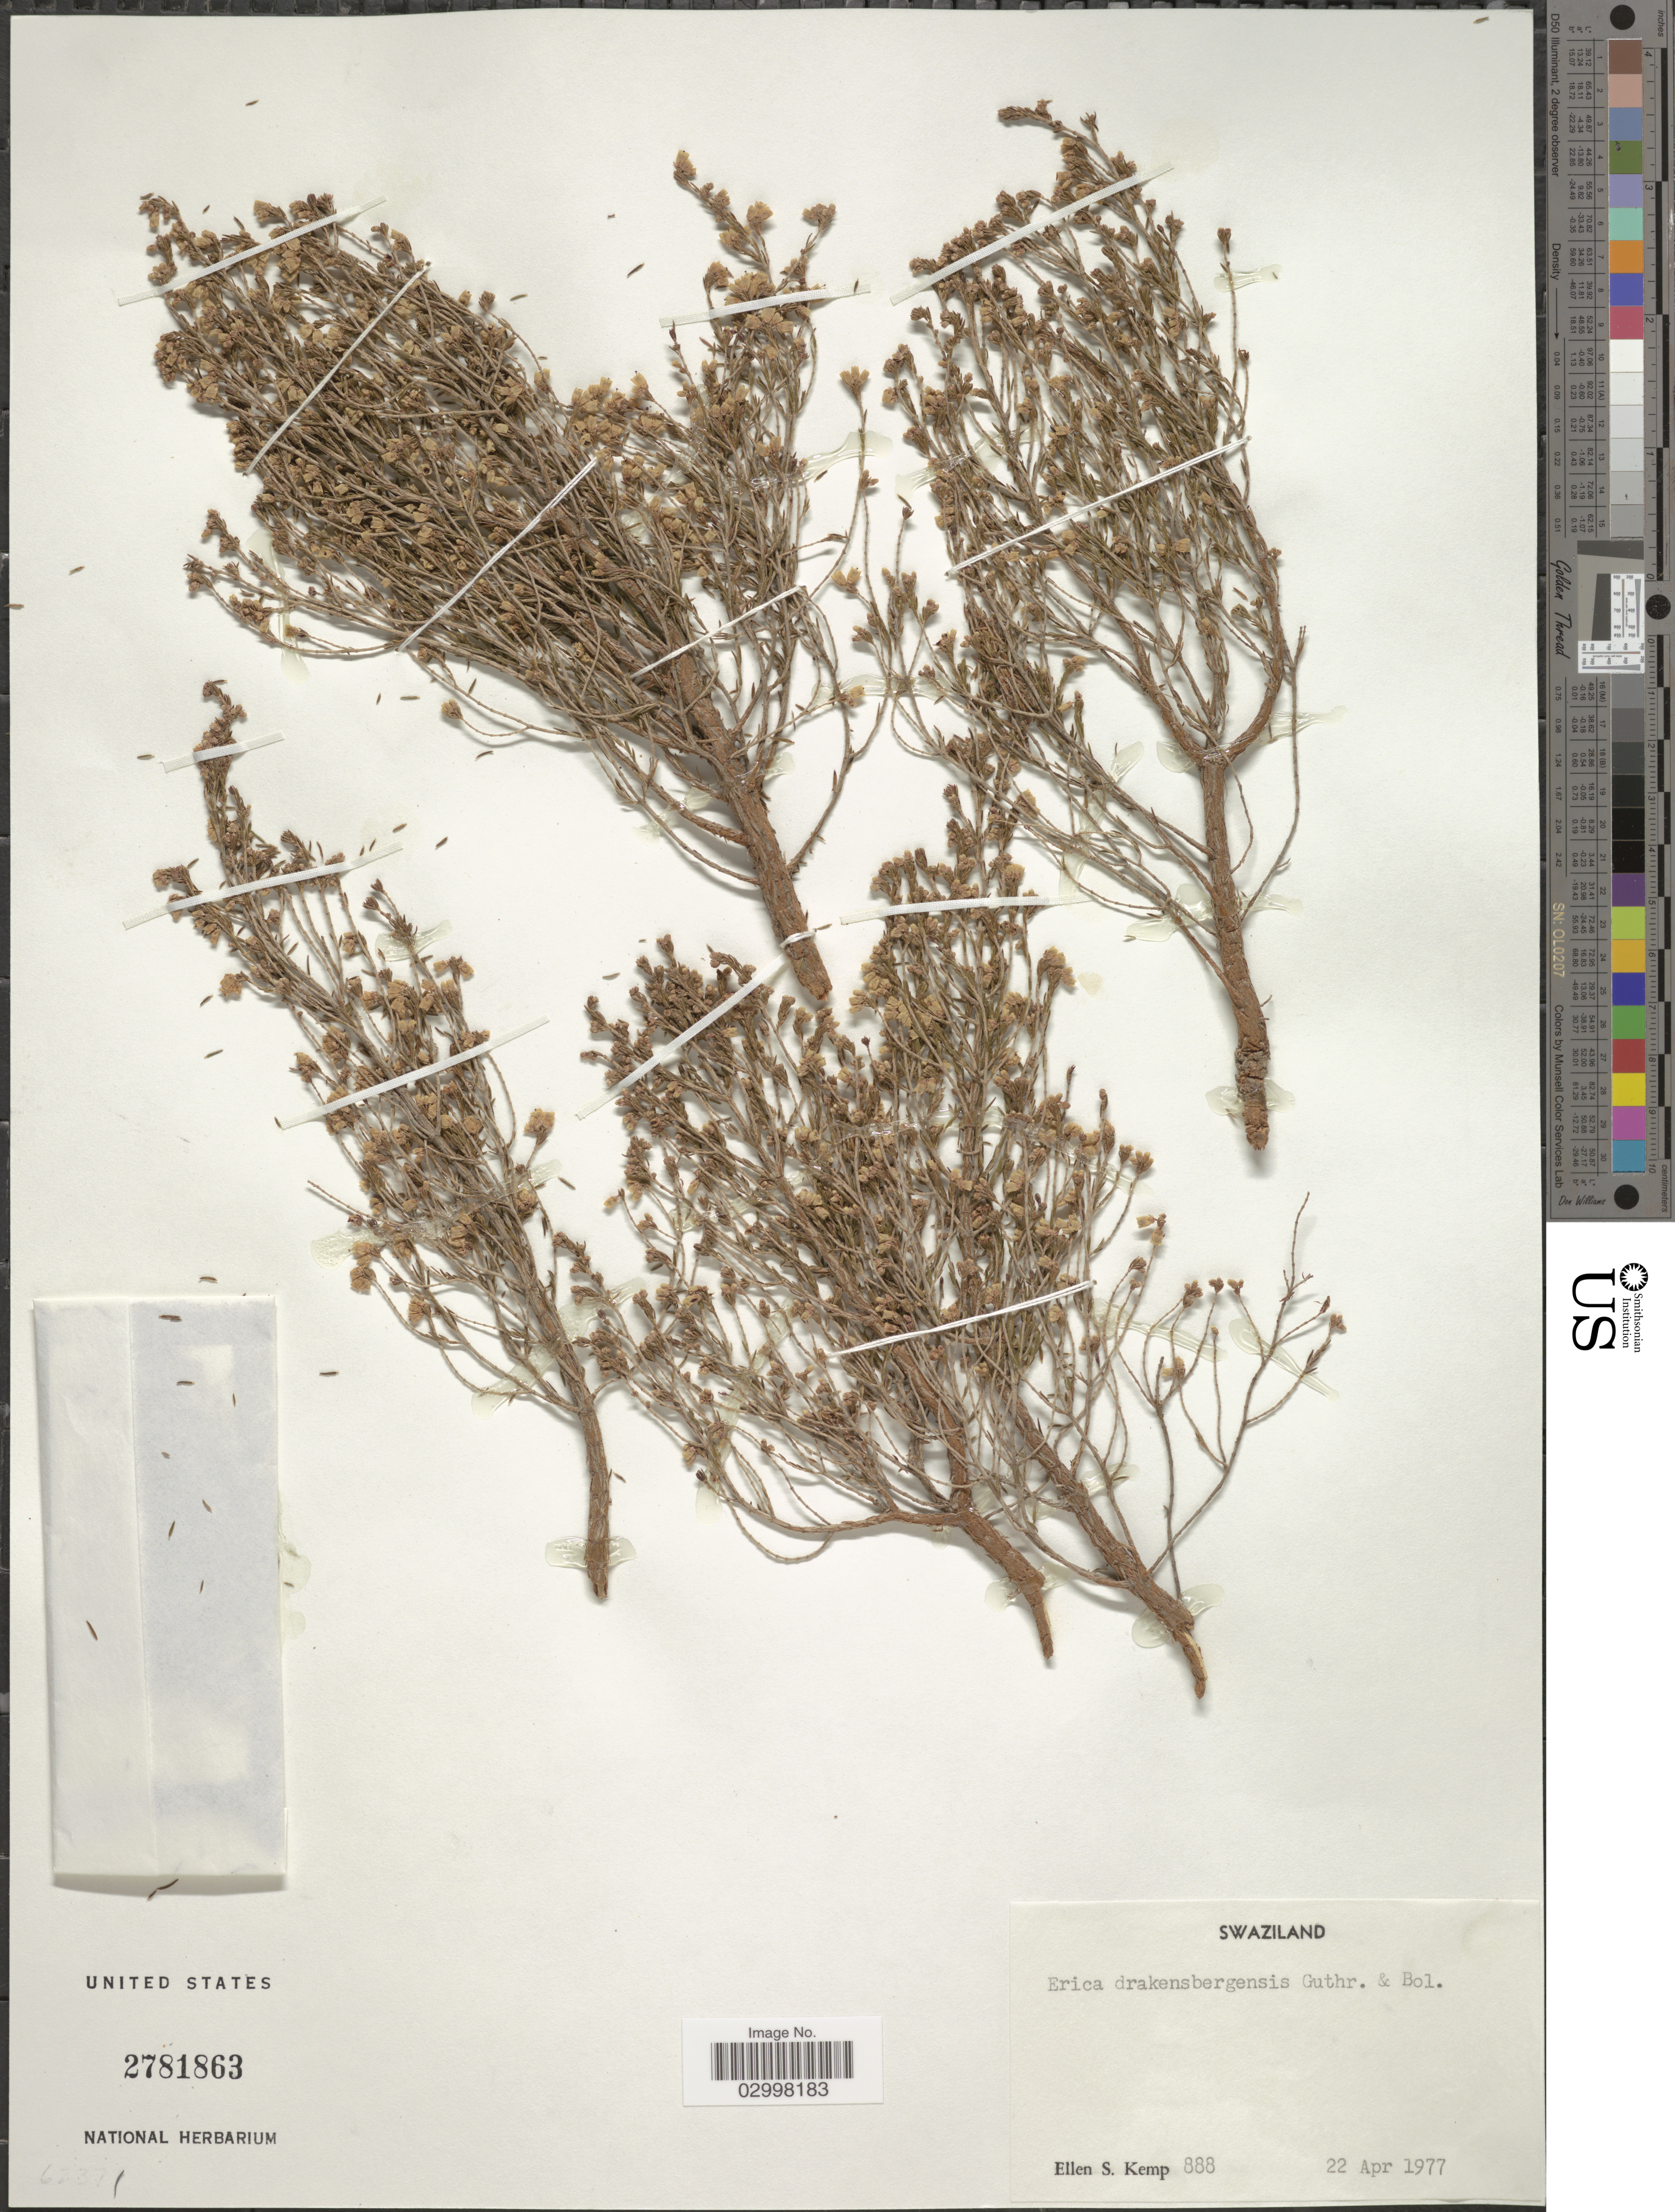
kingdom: Plantae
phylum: Tracheophyta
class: Magnoliopsida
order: Ericales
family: Ericaceae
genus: Erica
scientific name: Erica drakensbergensis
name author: Guthrie & Bolus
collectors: E. S. Kemp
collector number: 888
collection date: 1977-04-22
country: Eswatini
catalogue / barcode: US 2781863